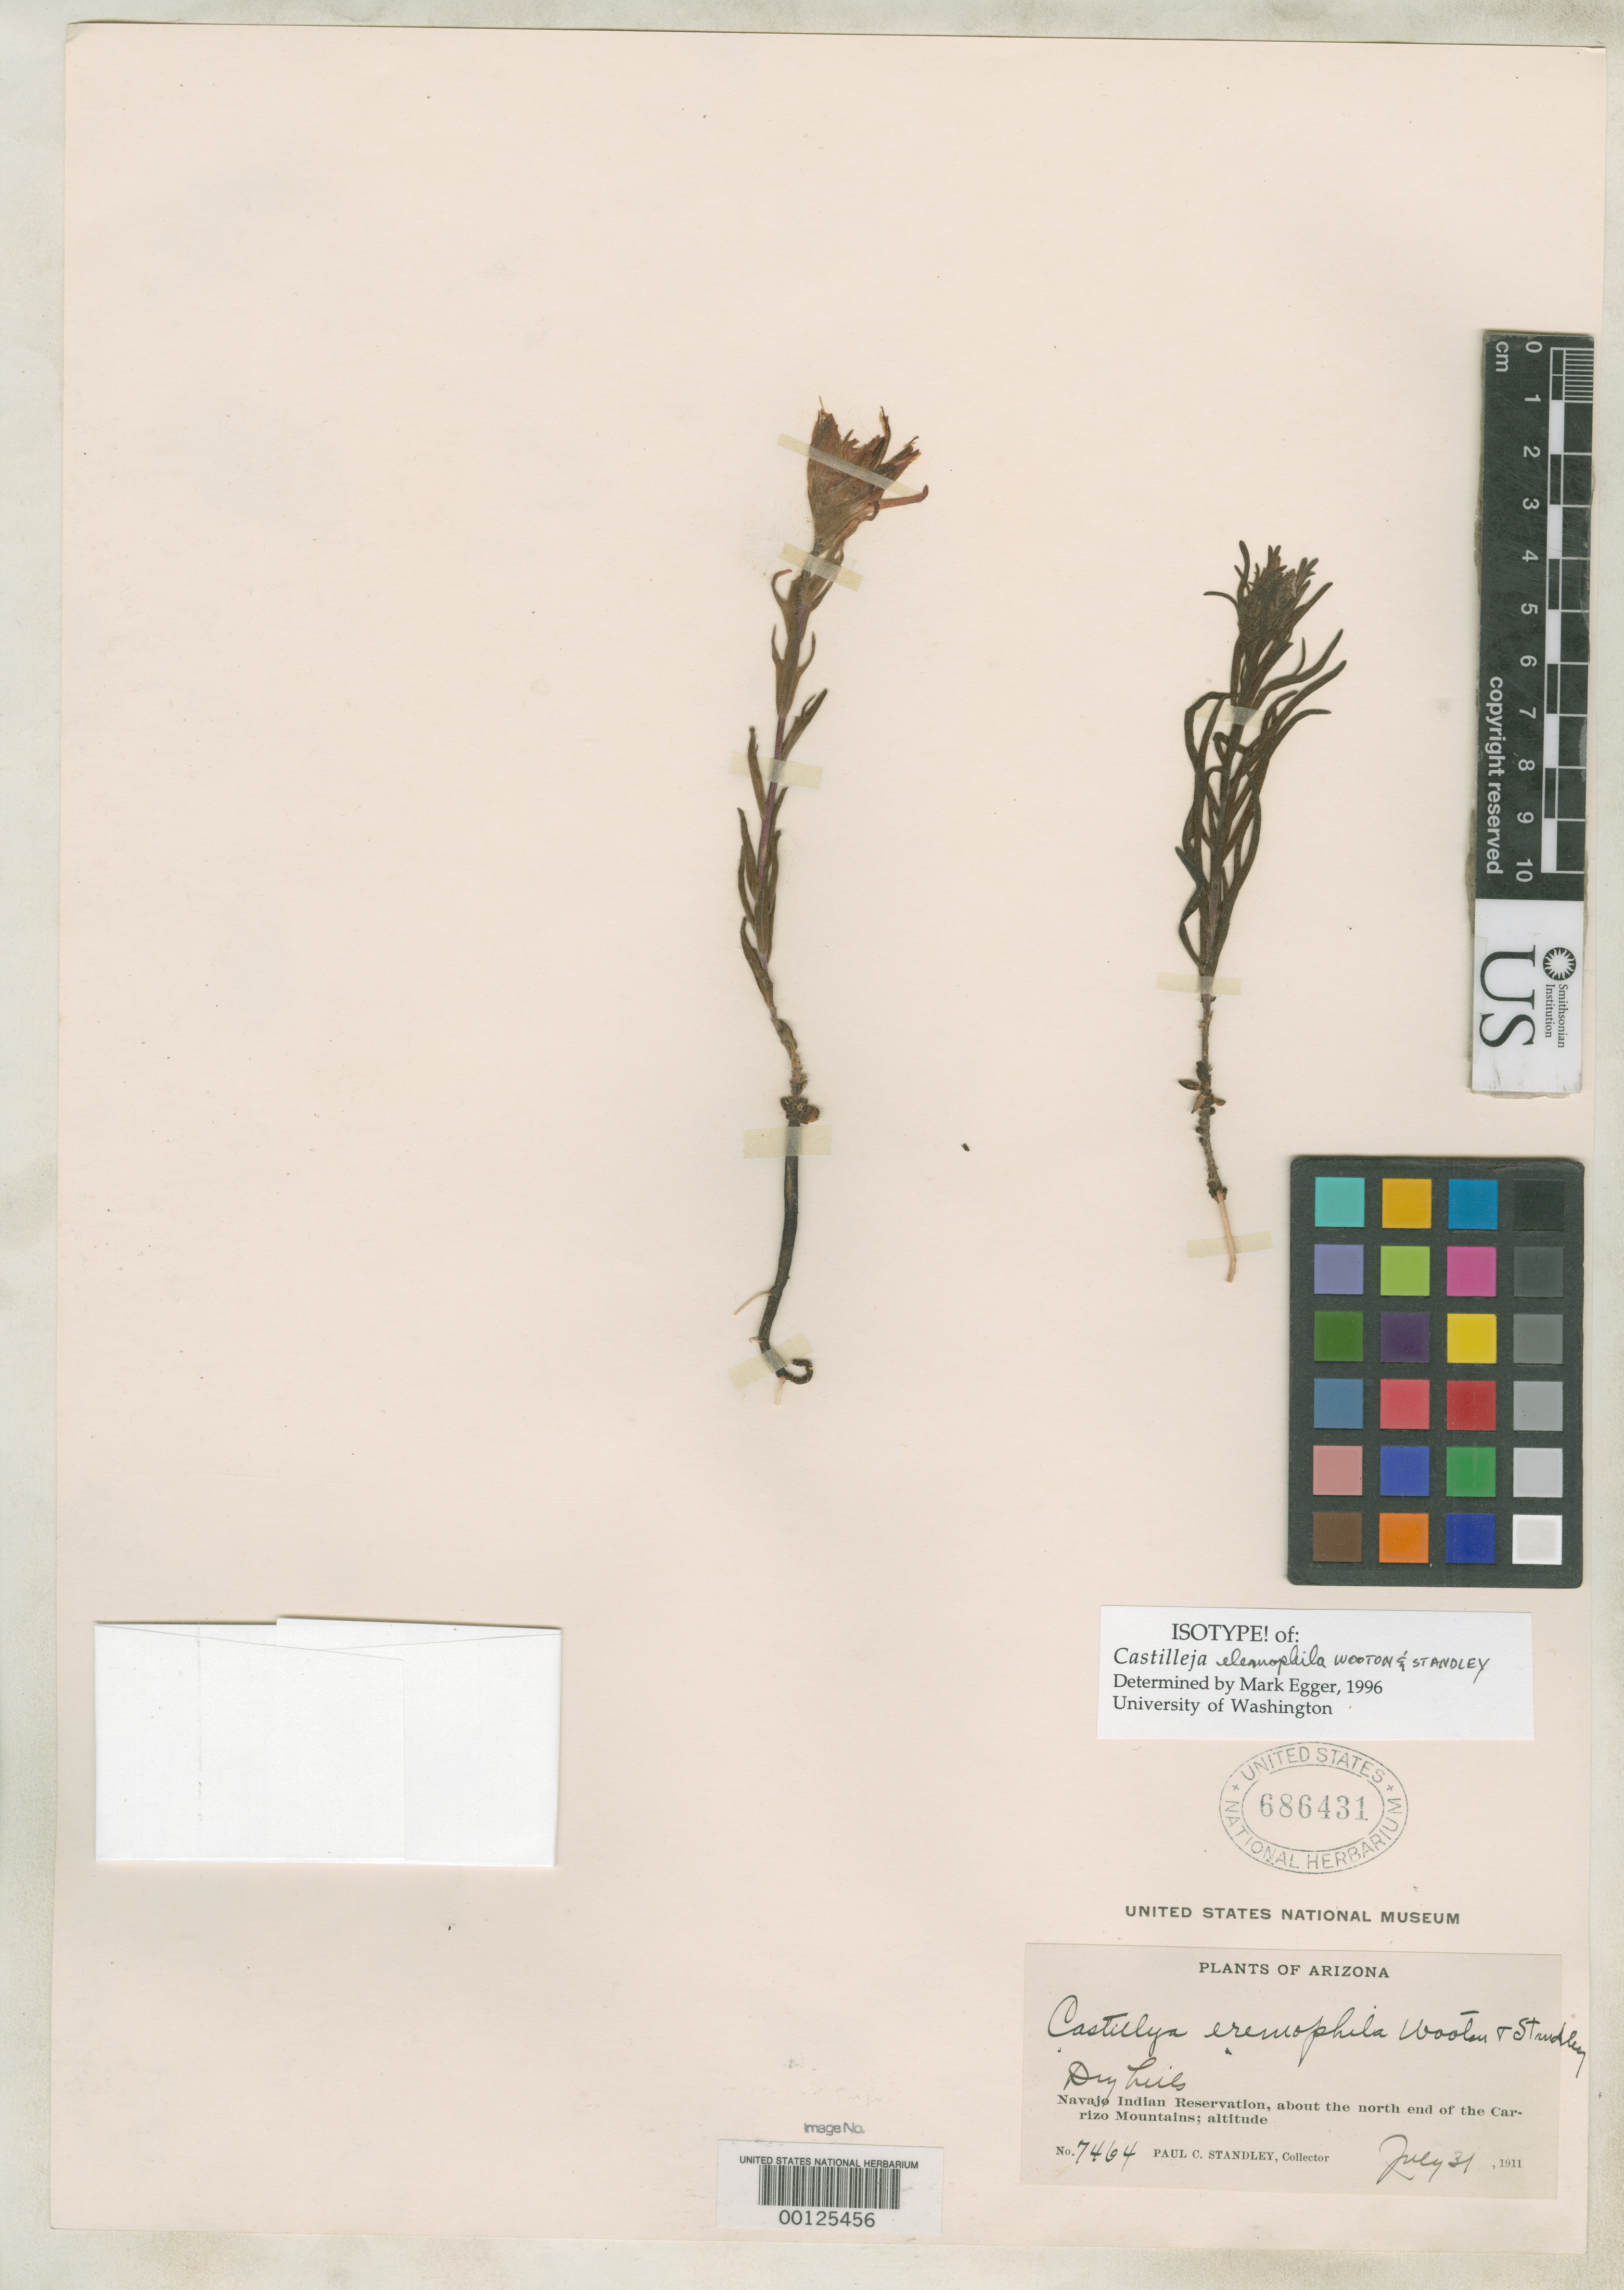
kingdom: Plantae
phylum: Tracheophyta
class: Magnoliopsida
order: Lamiales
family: Orobanchaceae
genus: Castilleja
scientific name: Castilleja eremophila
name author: Wooton & Standl.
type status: Isotype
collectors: P. C. Standley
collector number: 7464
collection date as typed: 31 Jul 1911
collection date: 1911-07-31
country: United States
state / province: Arizona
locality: Navajo Indian Reservation, about N end of Carrizo Mountains.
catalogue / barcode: US 686431